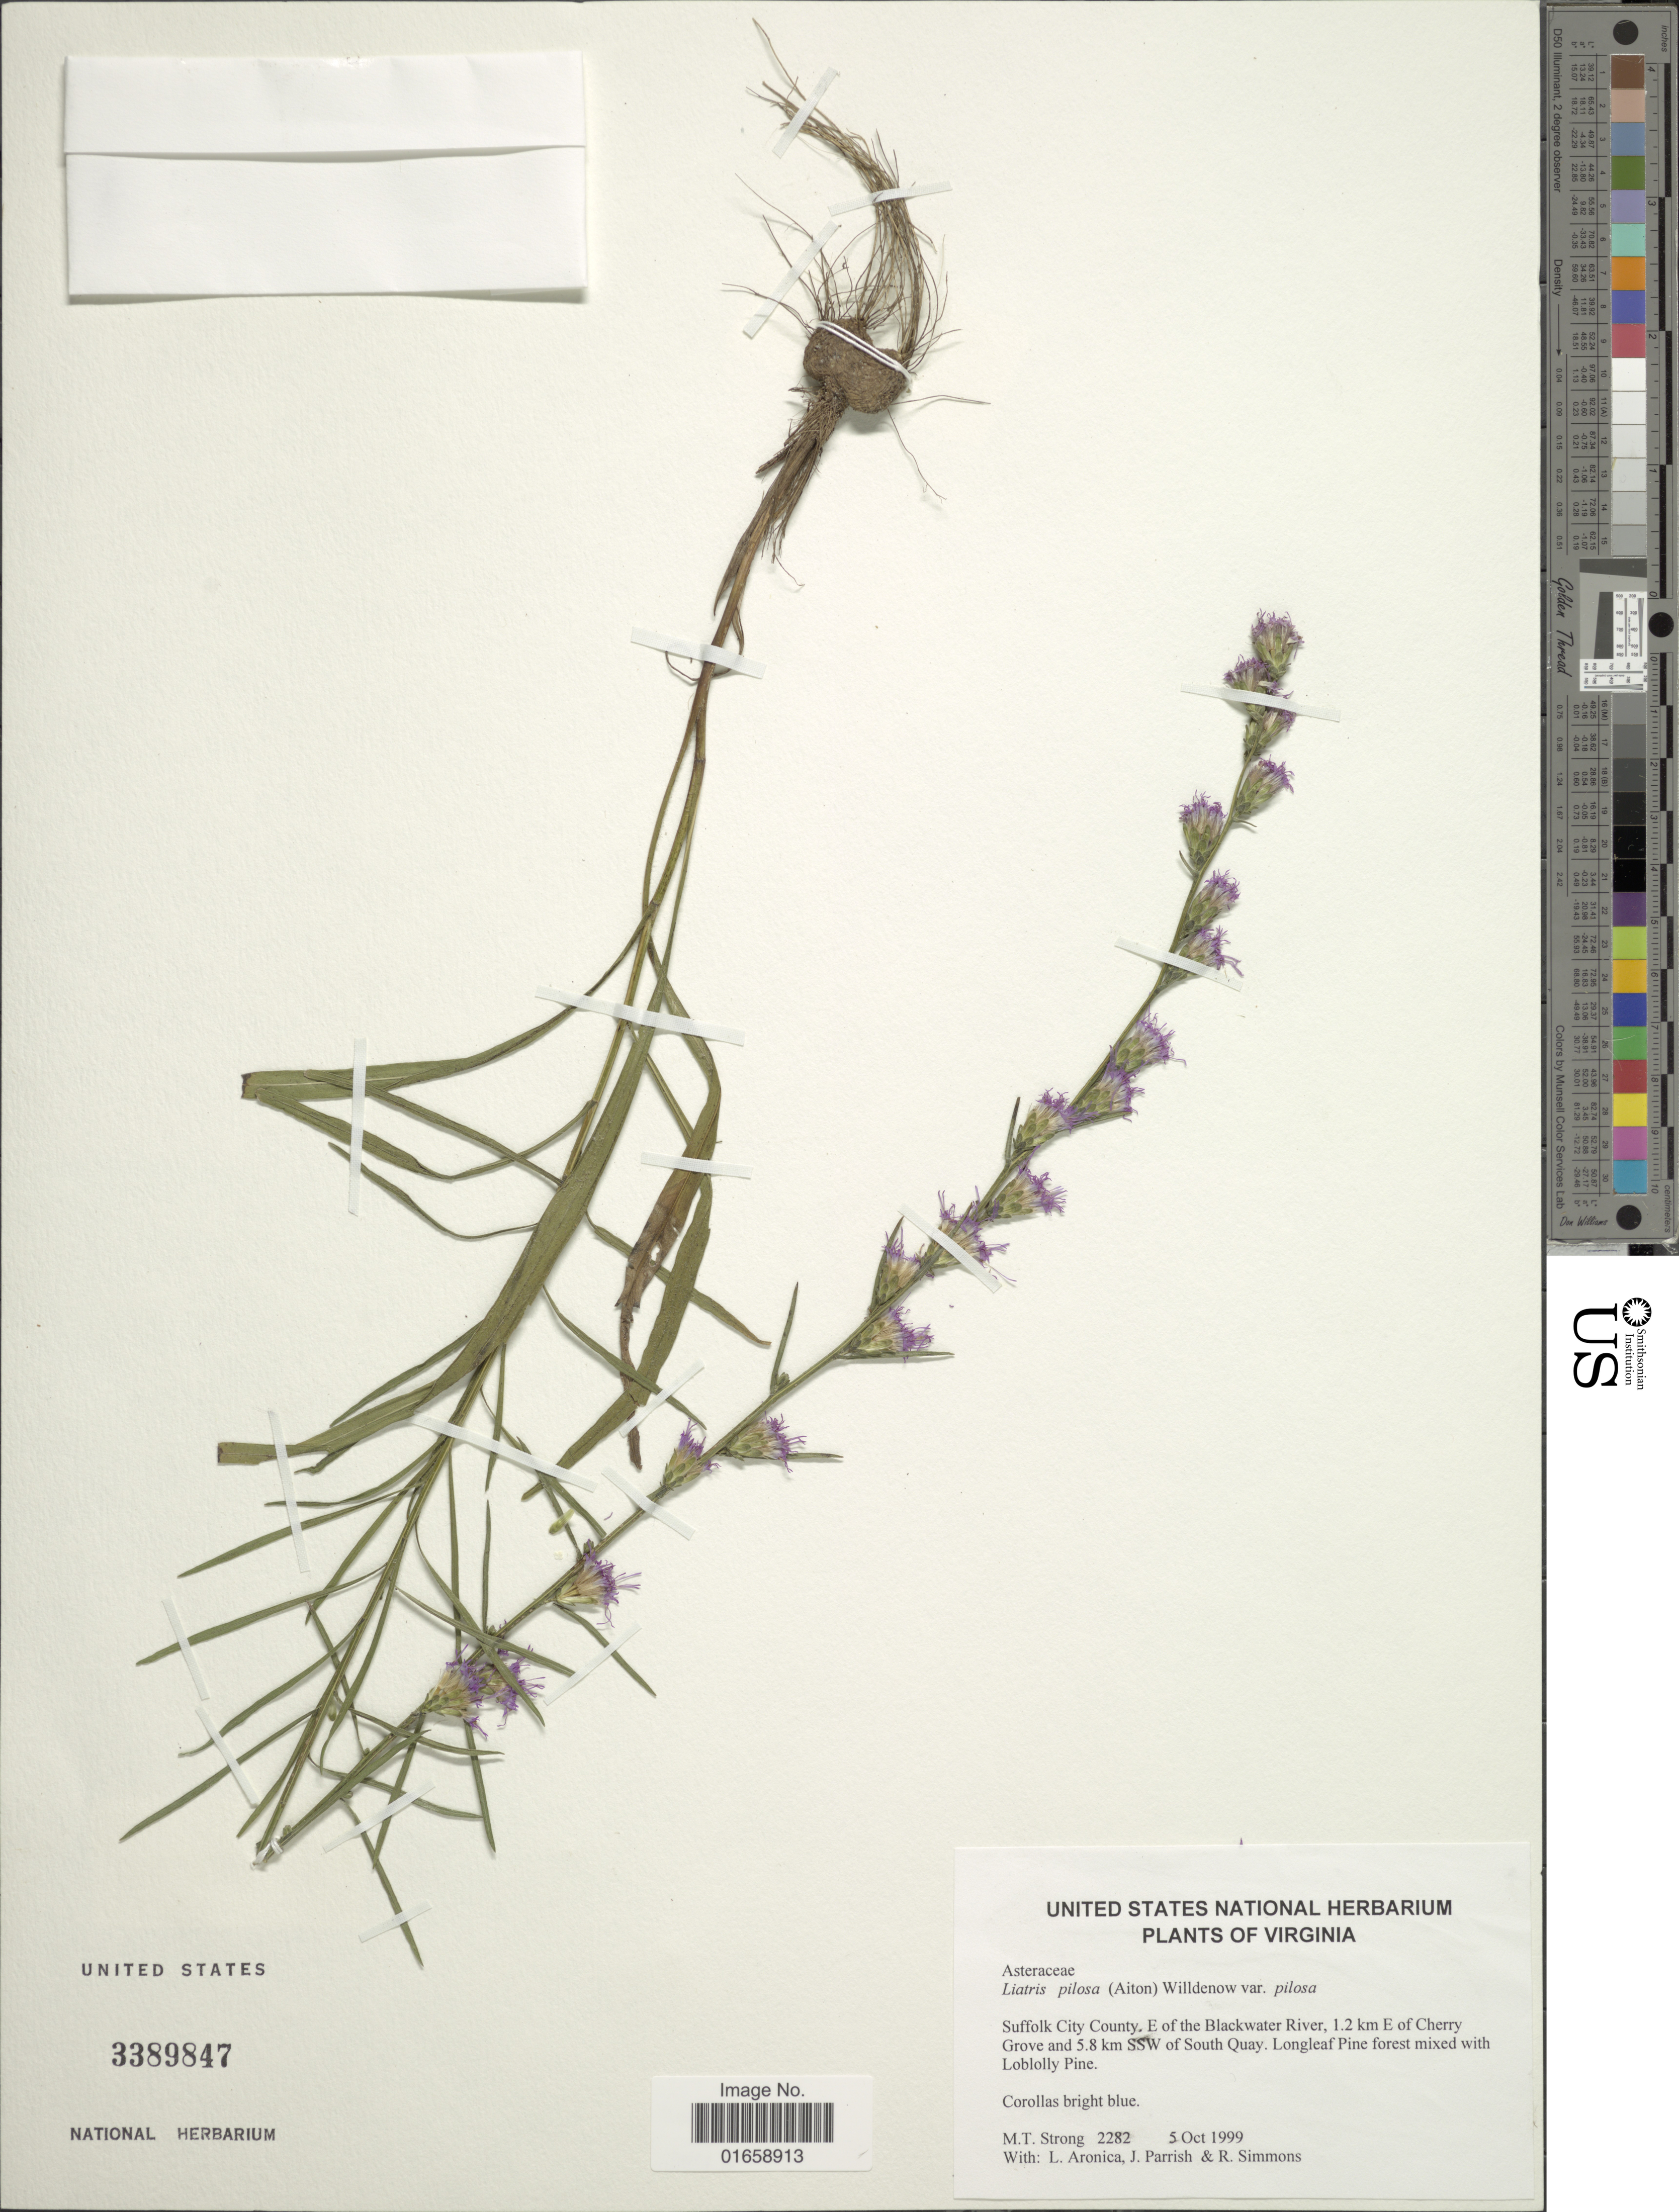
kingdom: Plantae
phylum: Tracheophyta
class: Magnoliopsida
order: Asterales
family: Asteraceae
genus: Liatris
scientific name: Liatris pilosa var. pilosa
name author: (Aiton) Willd.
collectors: M. T. Strong, L. Aronica, J. Parrish & R. Simmons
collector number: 2282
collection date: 1999-10-05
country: United States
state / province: Virginia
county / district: City of Suffolk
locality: Suffolk City County. E of the Blackwater River, 1.2 km E of Cherry Grove and 5.8 km SSW of South Quay, Longleaf Pine forest mixed with Loblolly Pine, Corollas bright blue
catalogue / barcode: US 3389847